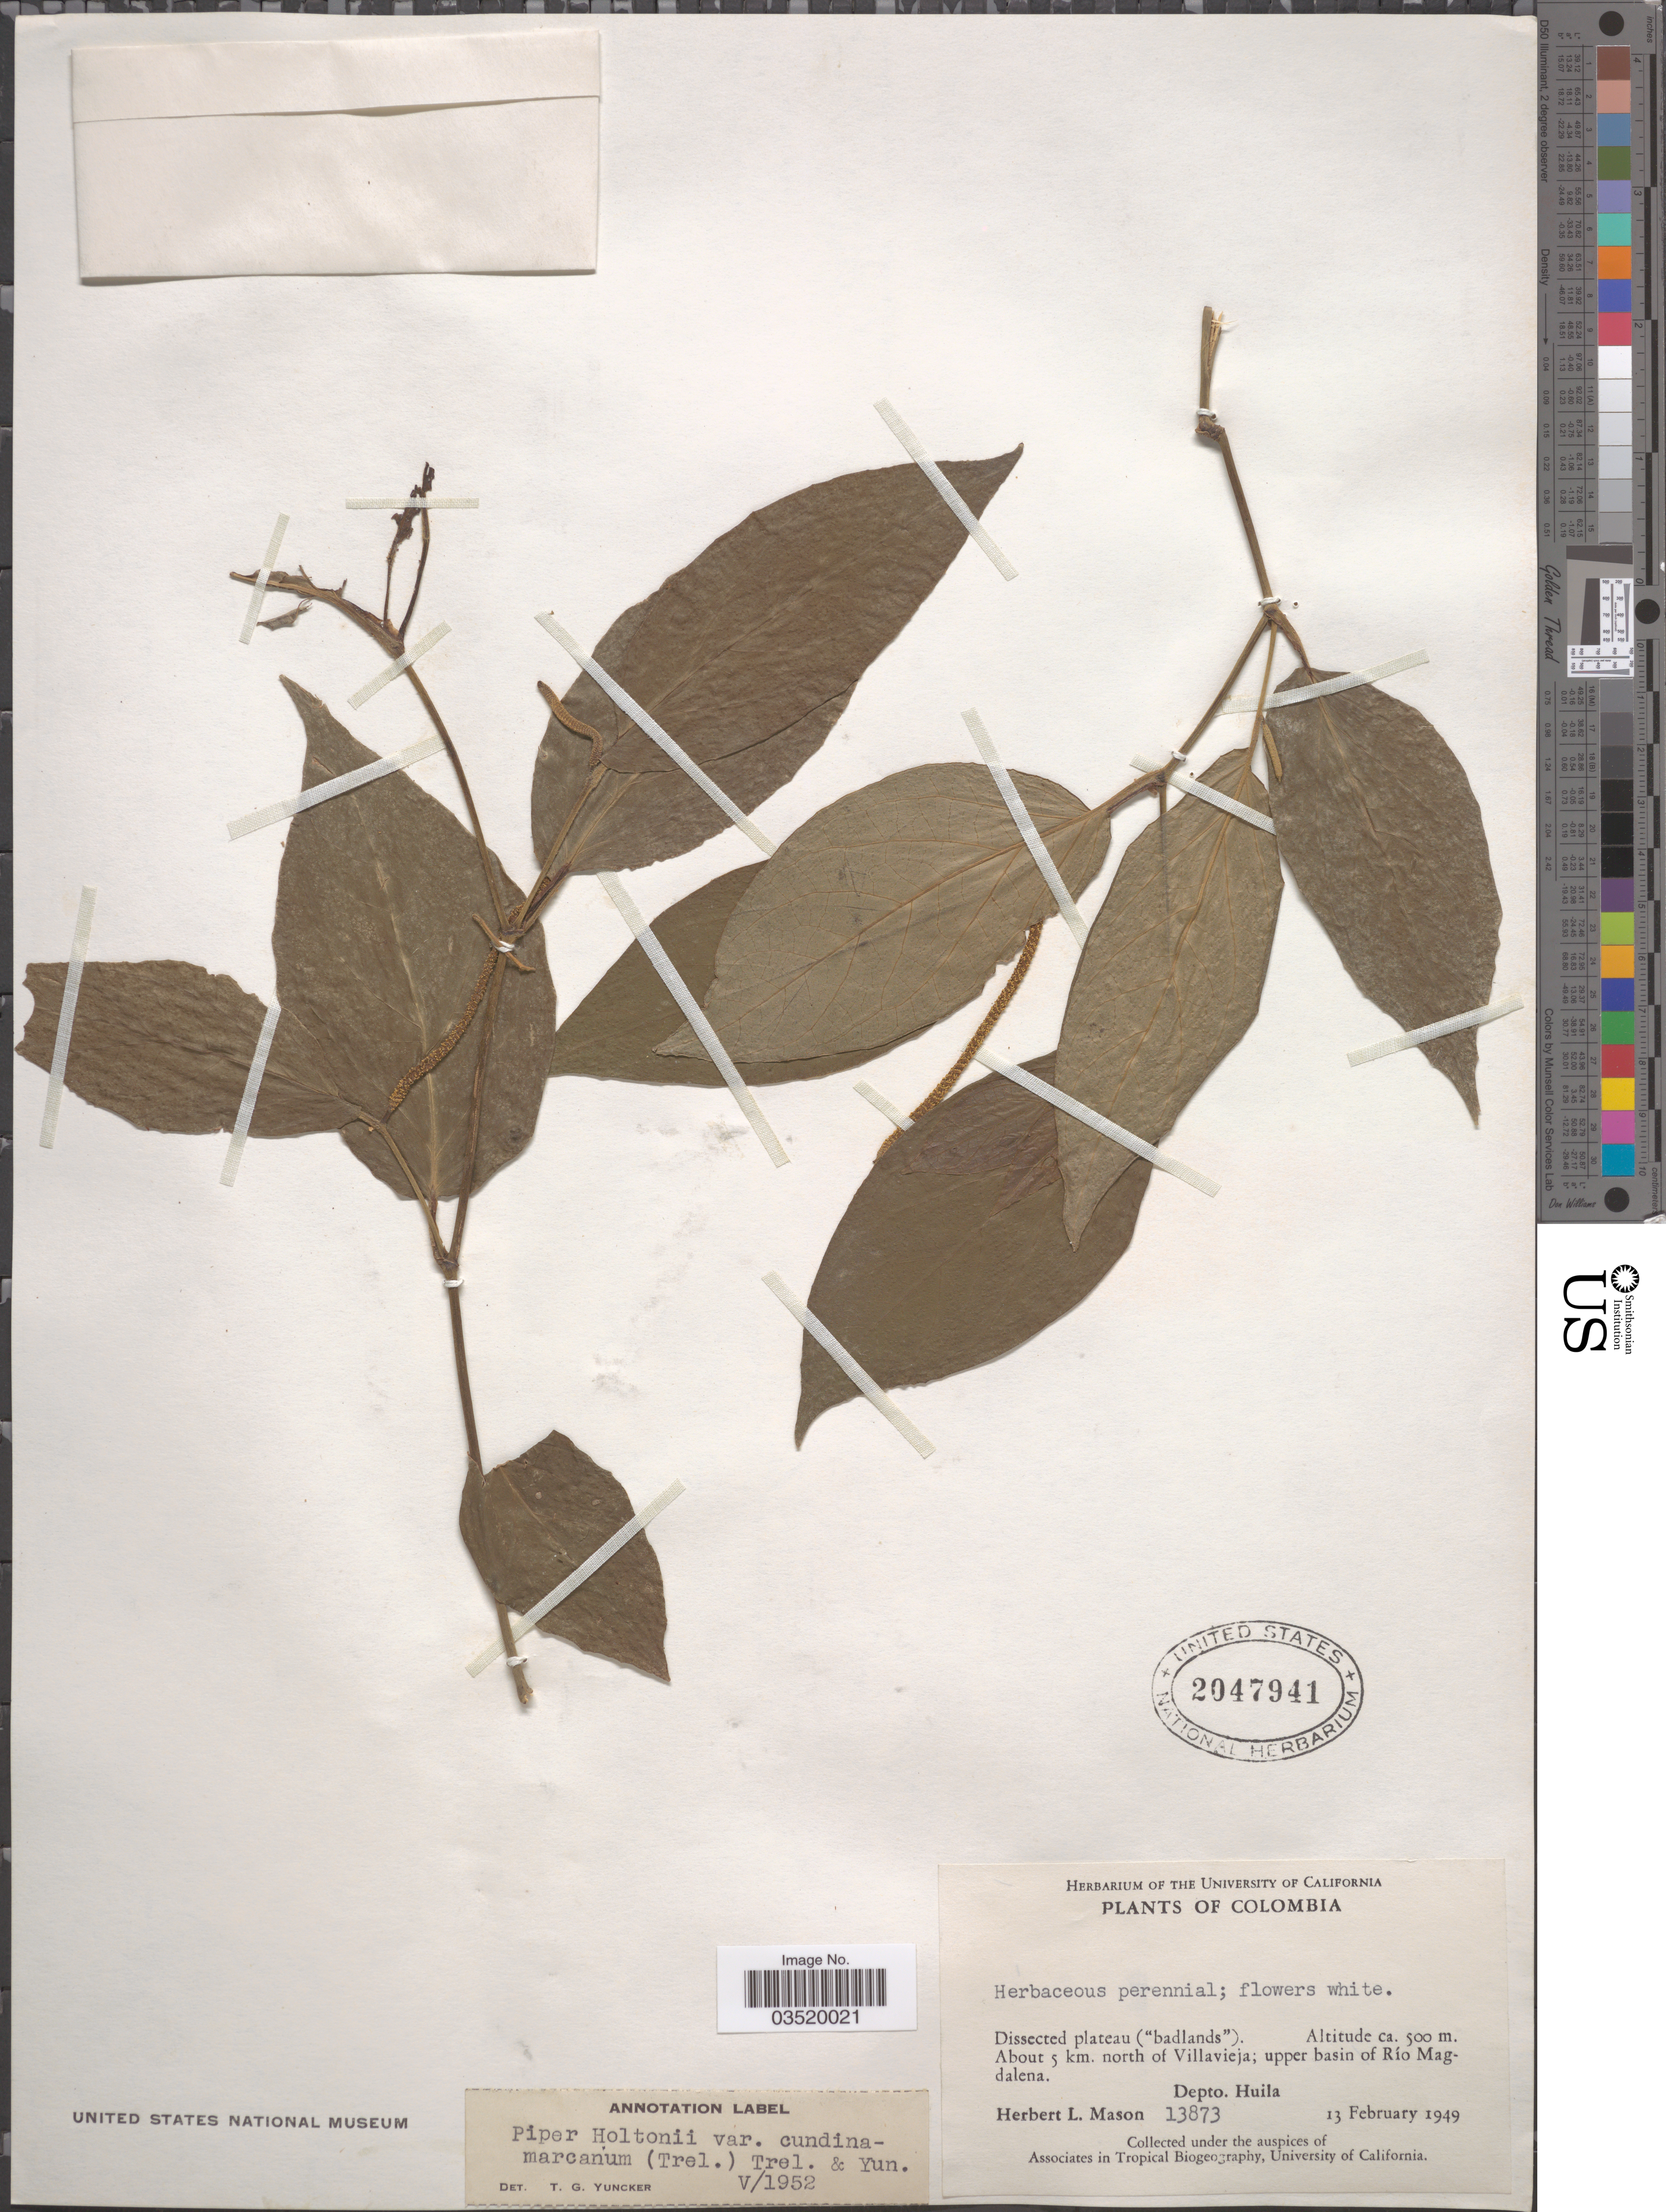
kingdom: Plantae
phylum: Tracheophyta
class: Magnoliopsida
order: Piperales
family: Piperaceae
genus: Piper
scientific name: Piper holtonii var. cundinamarcanum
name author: Trel. & Yunck.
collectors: H. L. Mason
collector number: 13873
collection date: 1949-02-13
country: Colombia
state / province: Huila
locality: Dissected plateau ("badlands"). About 5 km. north of Villavieja; upper basin of Río Magdalena. Depto. Huila.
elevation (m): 500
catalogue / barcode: US 2047941